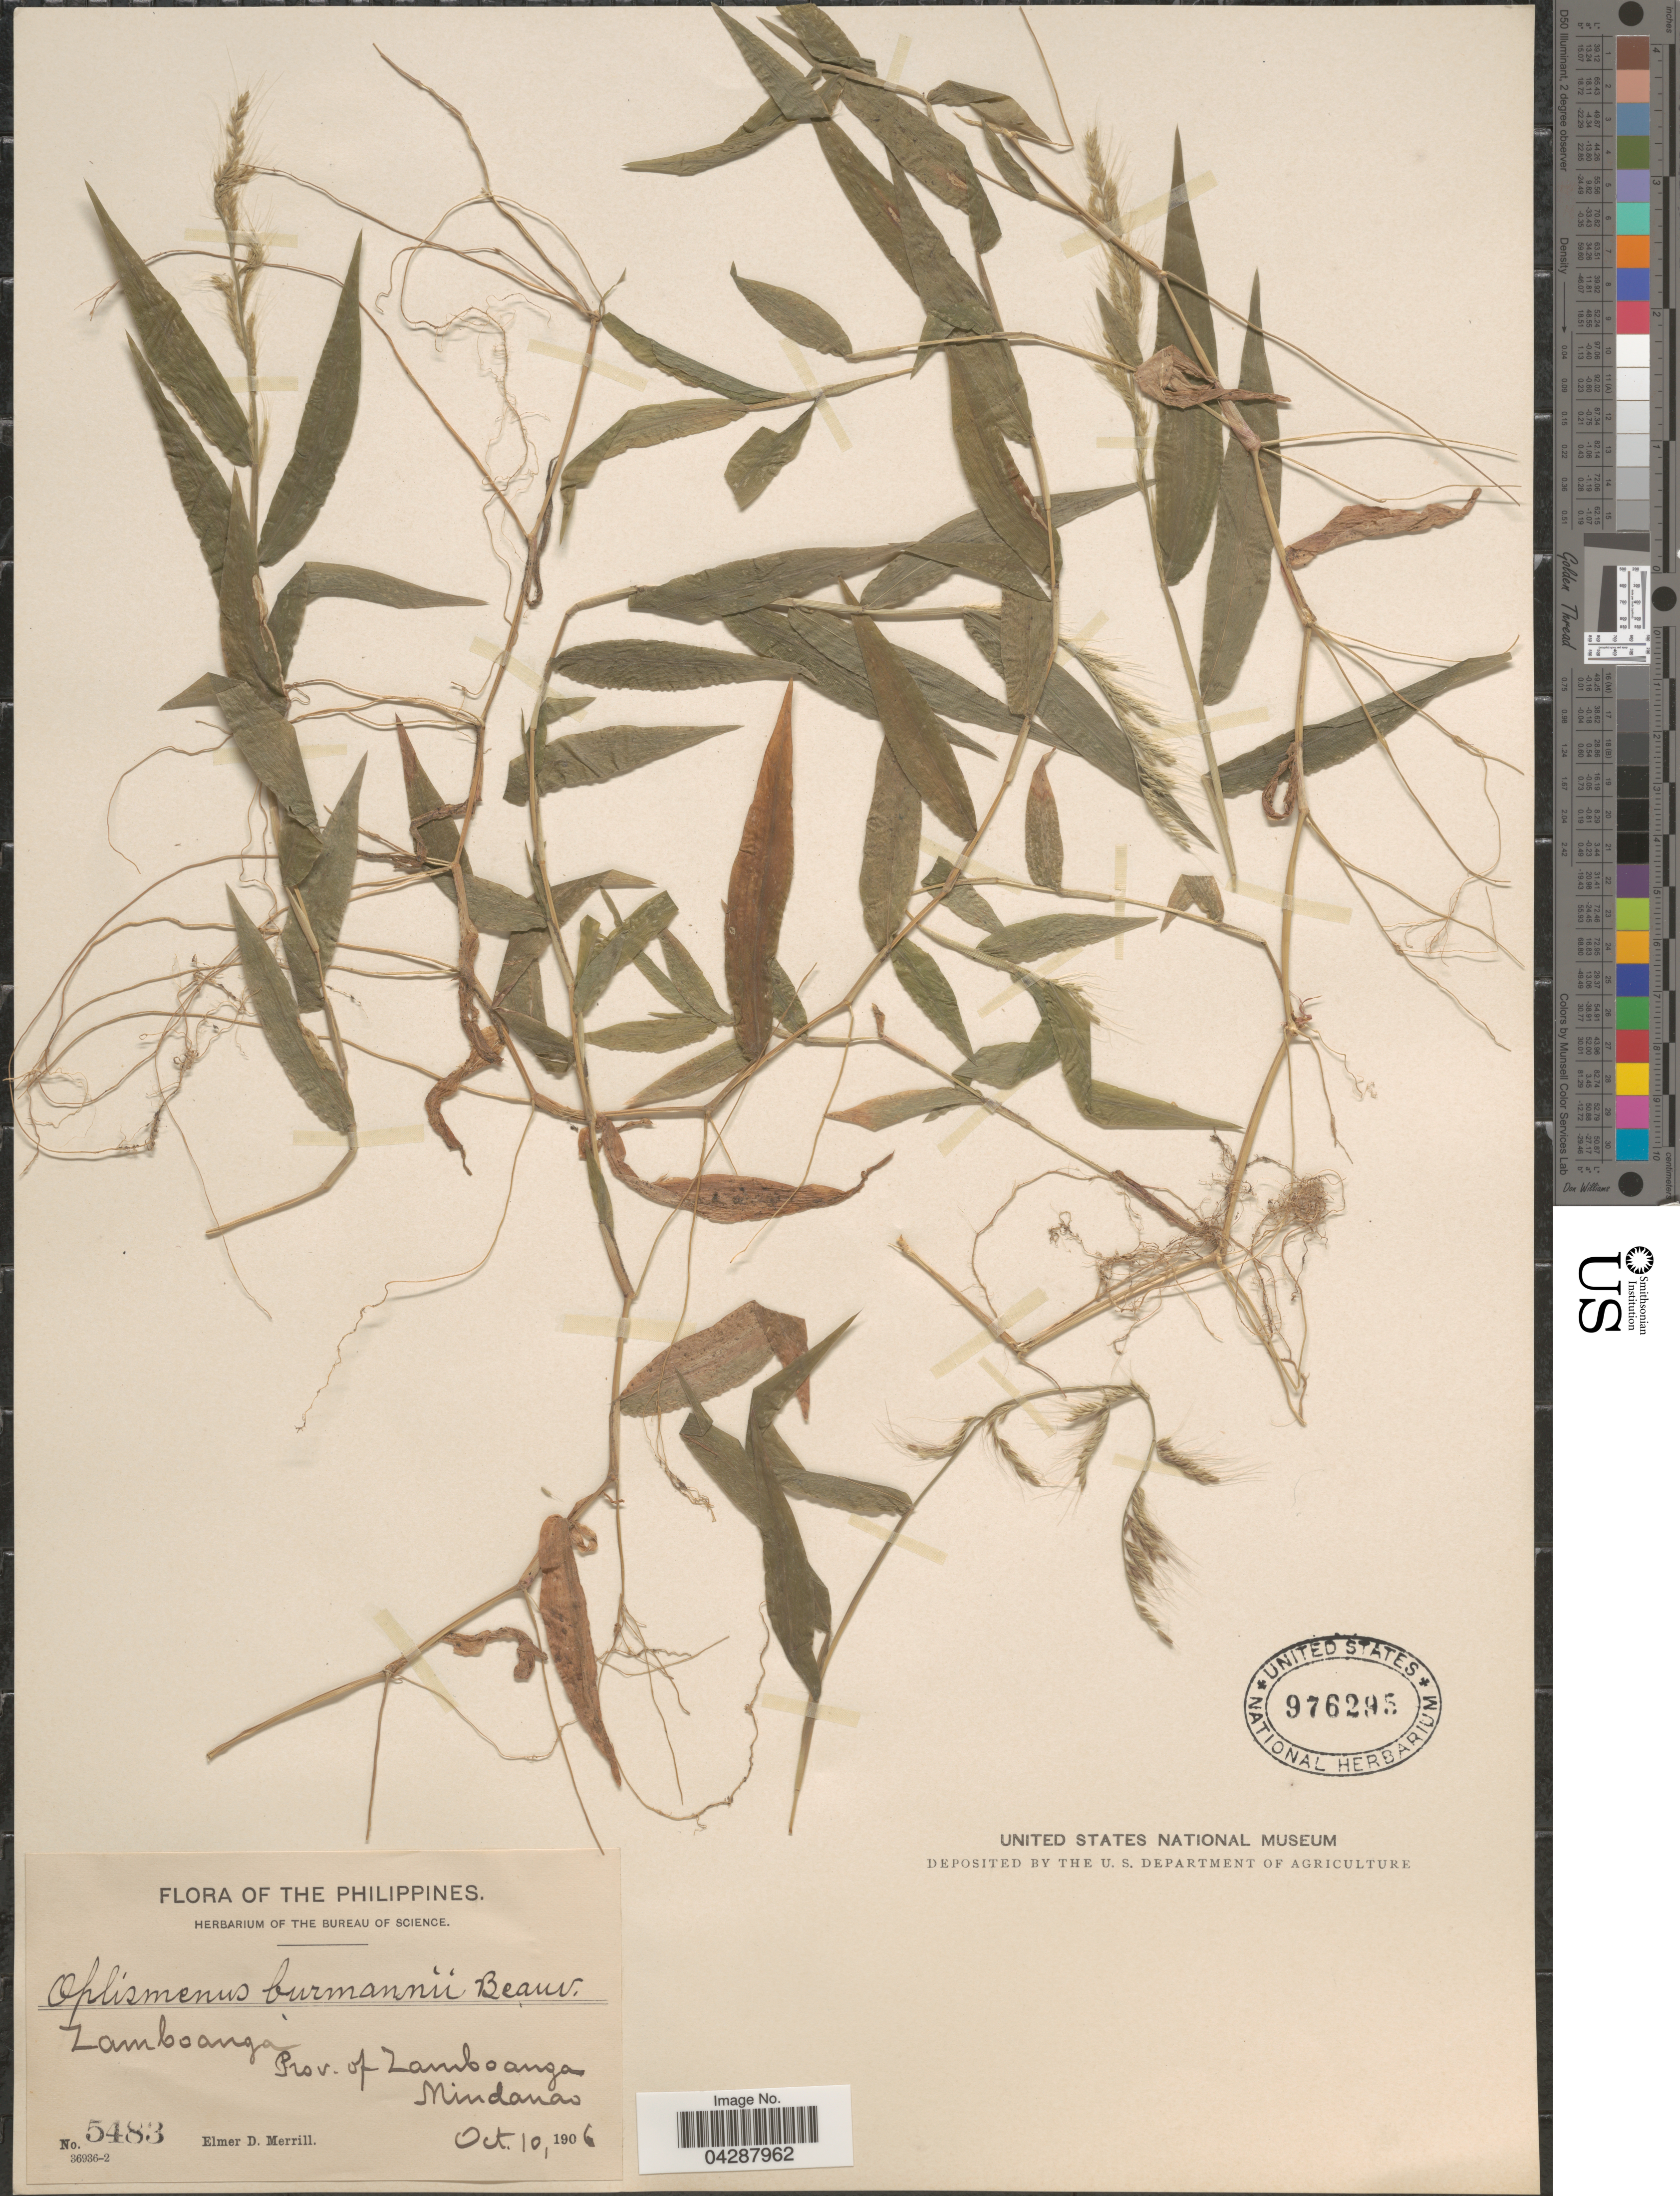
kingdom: Plantae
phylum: Tracheophyta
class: Liliopsida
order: Poales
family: Poaceae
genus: Oplismenus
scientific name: Oplismenus burmannii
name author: (Retz.) P. Beauv.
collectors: E. D. Merrill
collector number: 5483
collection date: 1906-10-10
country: Philippines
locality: Zamboanga. Prov. of Zamboanga. Mindanao.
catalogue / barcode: US 976295